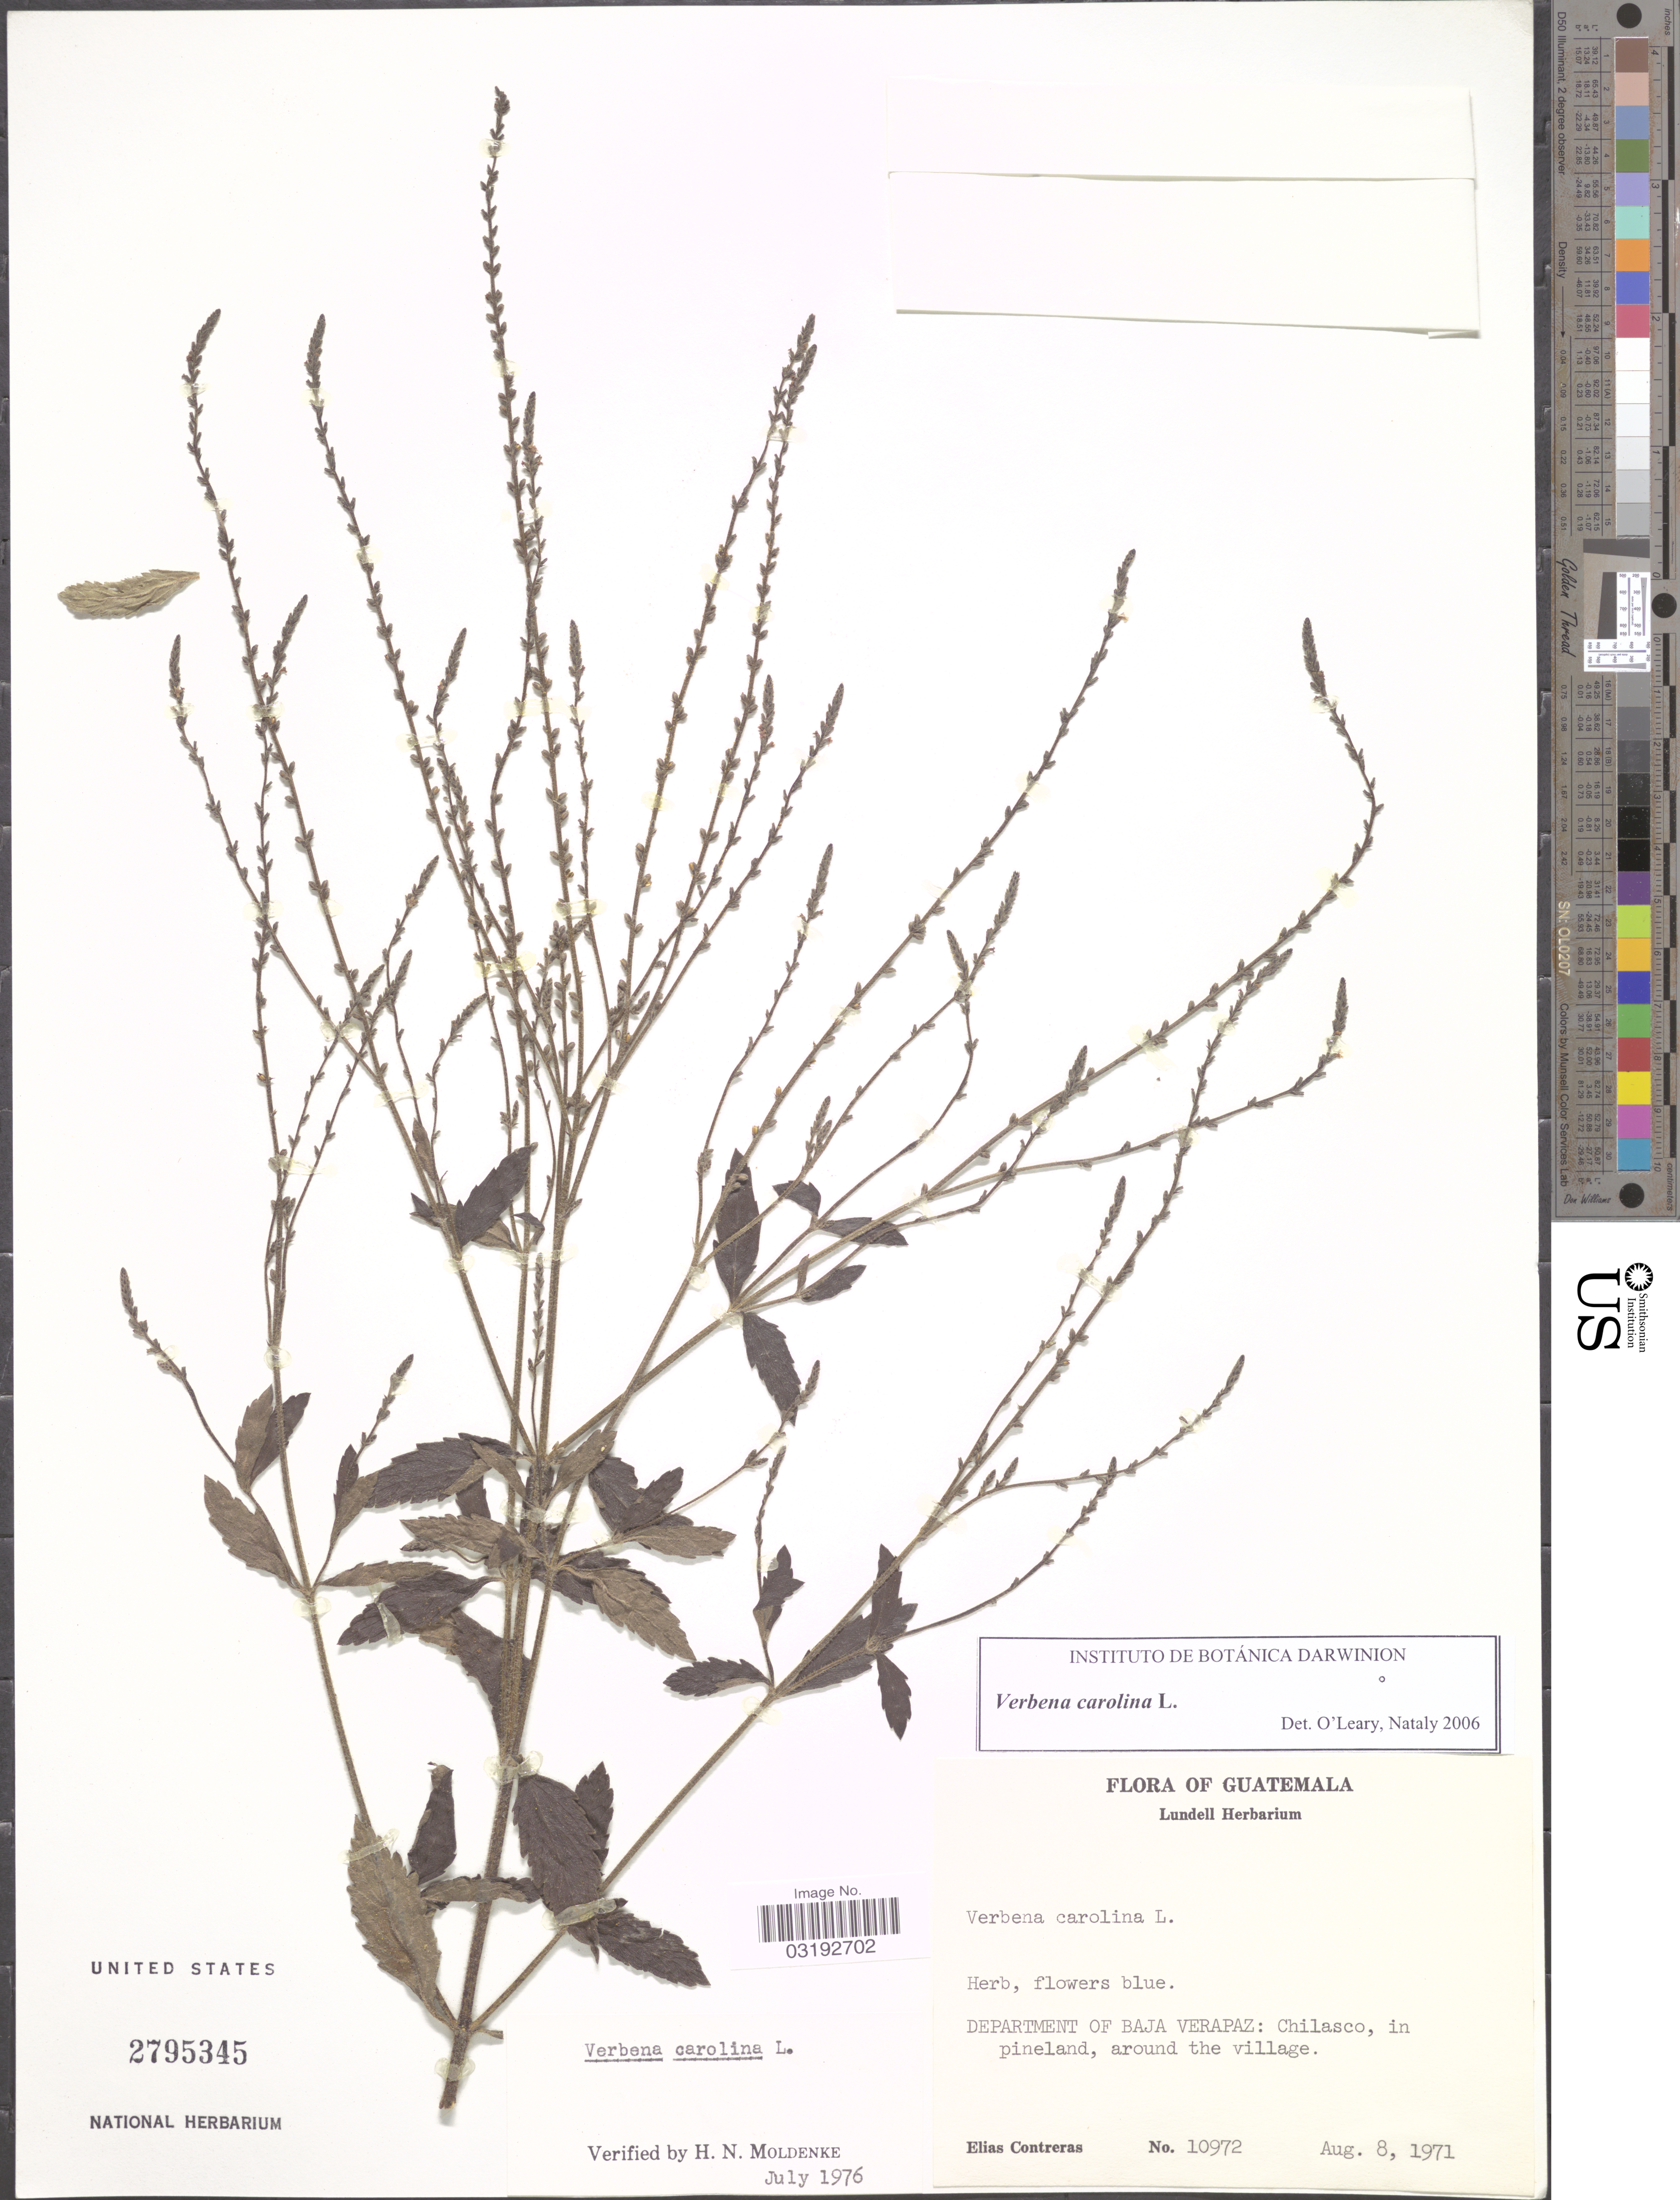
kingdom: Plantae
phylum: Tracheophyta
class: Magnoliopsida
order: Lamiales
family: Verbenaceae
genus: Verbena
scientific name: Verbena carolina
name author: L.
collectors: E. Contreras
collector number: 10972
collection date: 1971-08-08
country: Guatemala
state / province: Baja Verapaz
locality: Department of Baja Verapaz: Chilasco.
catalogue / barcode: US 2795345